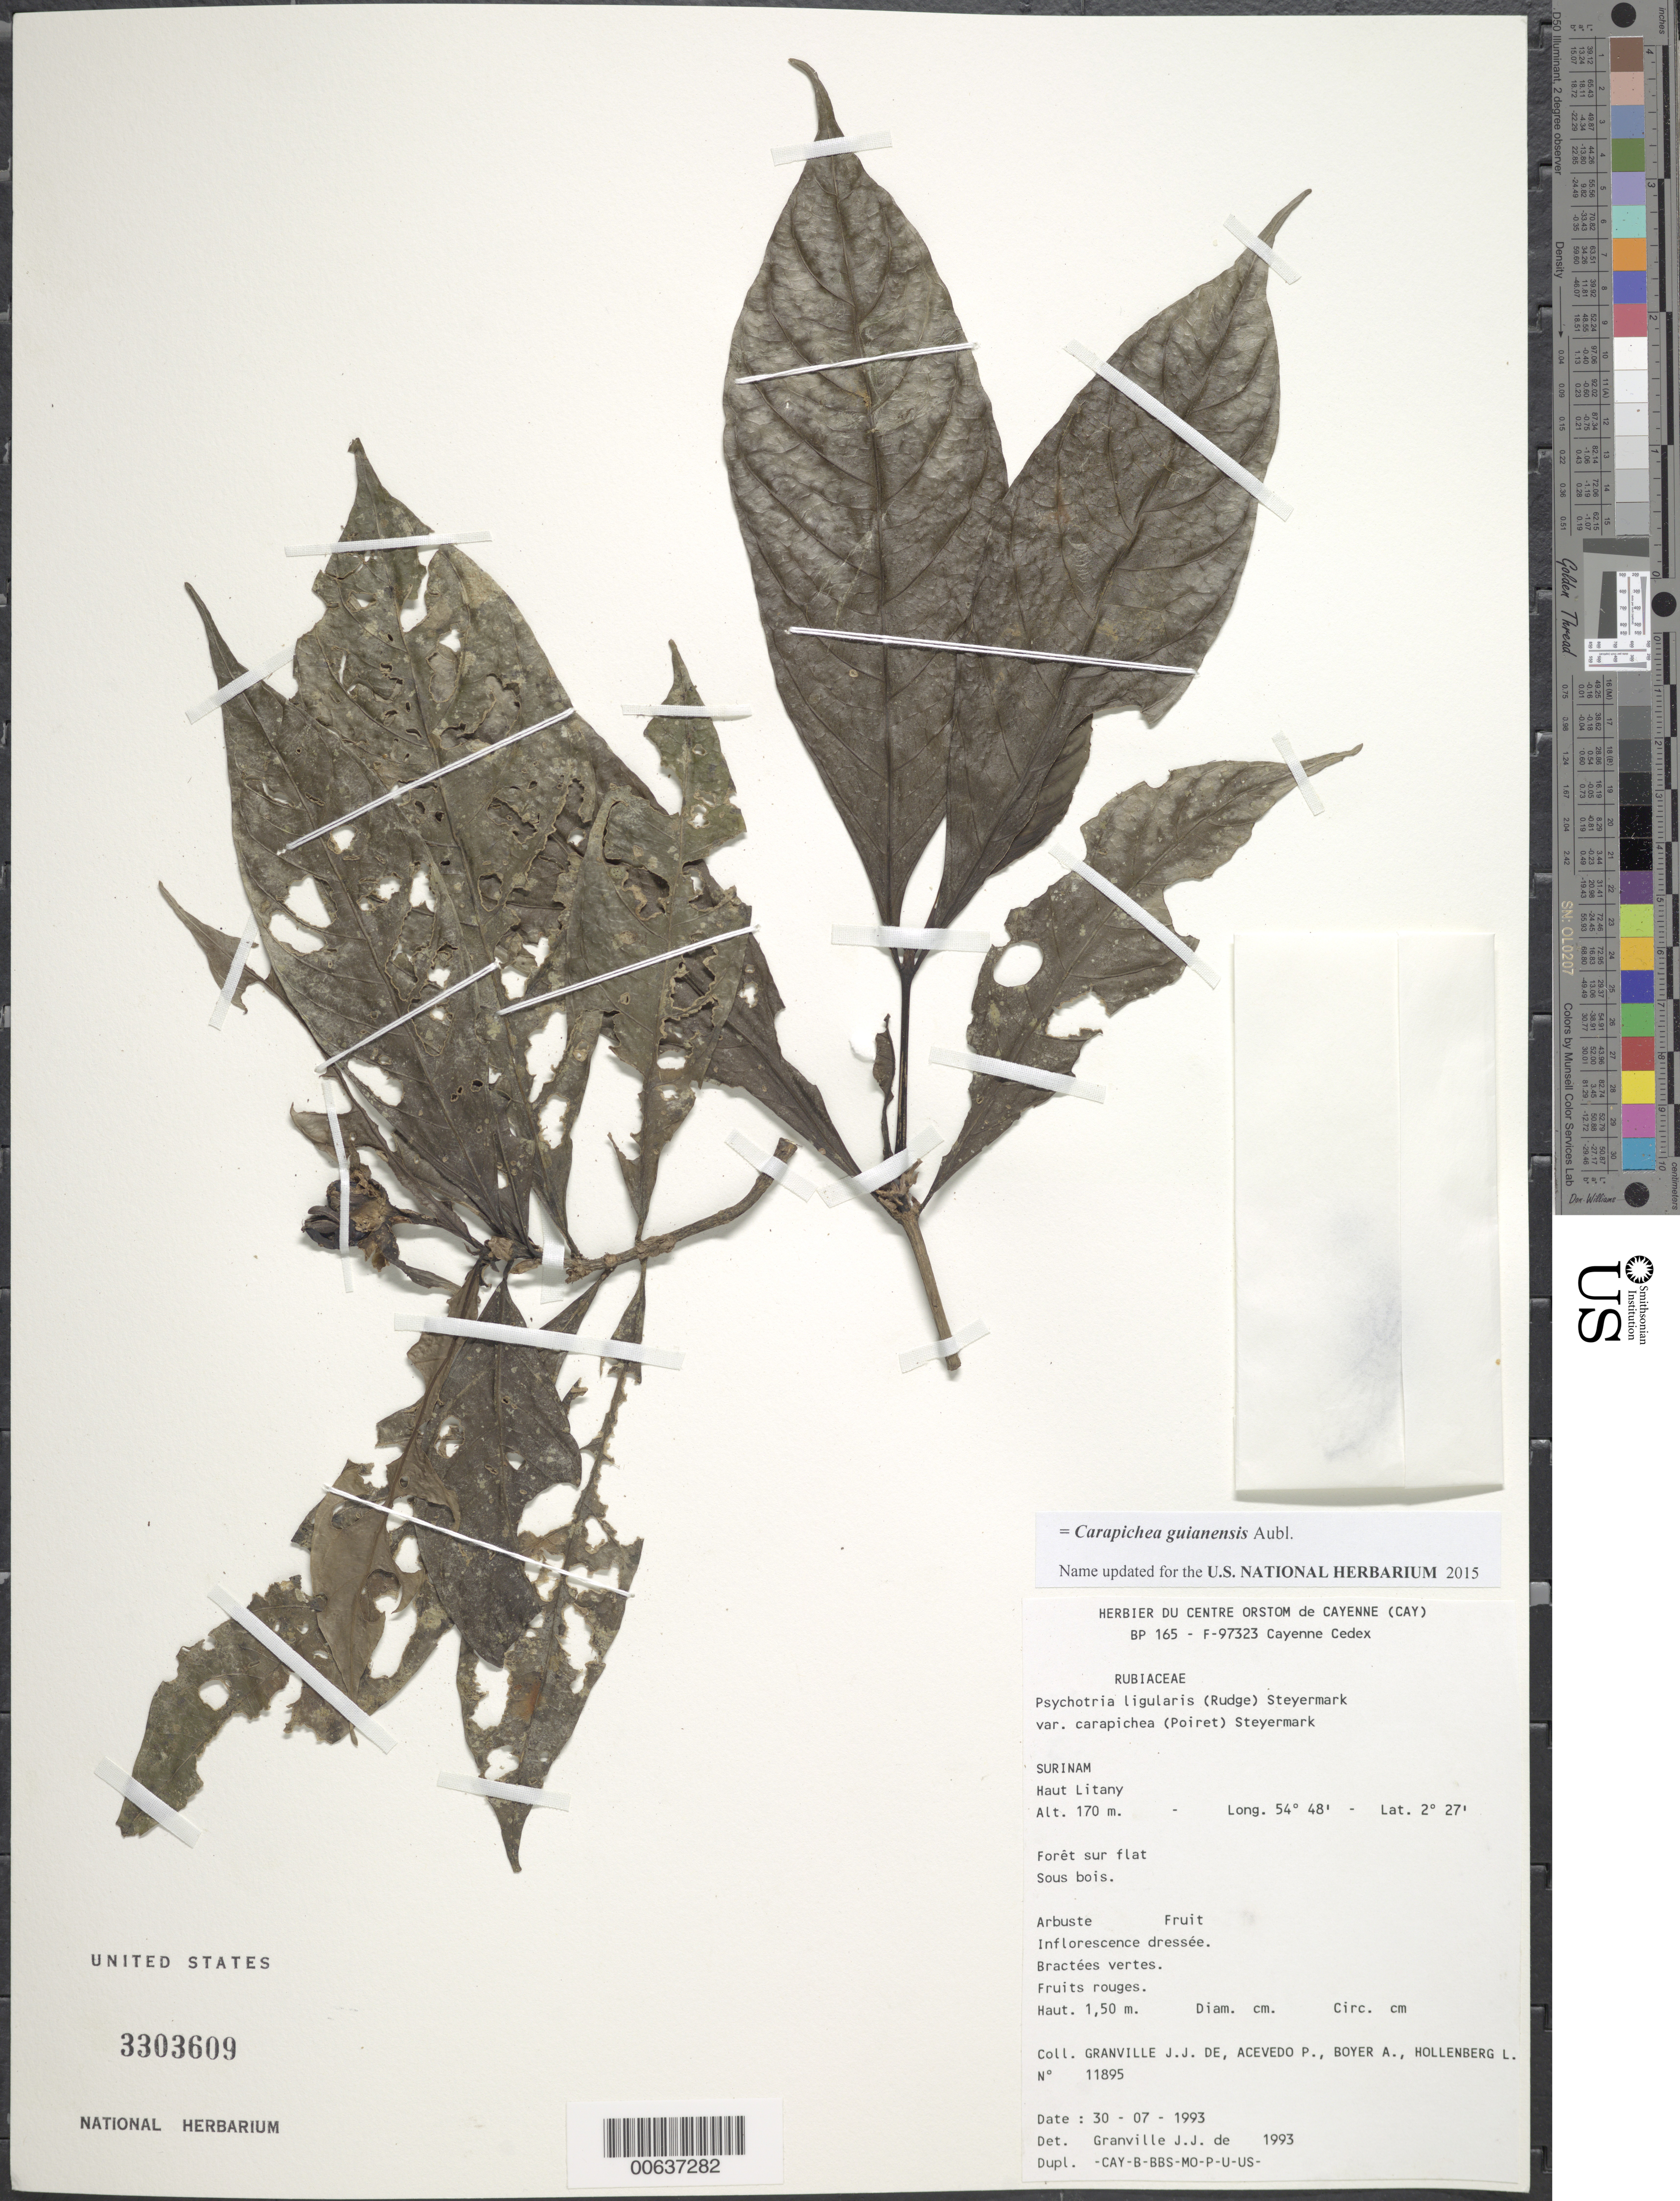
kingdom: Plantae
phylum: Tracheophyta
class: Magnoliopsida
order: Gentianales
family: Rubiaceae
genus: Psychotria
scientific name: Psychotria ligularis var. carapichea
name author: (Poir.) Steyerm.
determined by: Granville, J. J. de, (CAY), Institut de Recherche pour le Developpement (IRD) (FRENCH GUIANA)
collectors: J.-J. de Granville, P. Acevedo-Rodr., A. Boyer & L. Hollenberg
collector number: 11895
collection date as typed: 30-Jul-93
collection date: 1993-07-30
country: Suriname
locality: Haut Litany, Bassin du Litany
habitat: Foret sur flat, sous bois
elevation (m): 170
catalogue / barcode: US 3303609